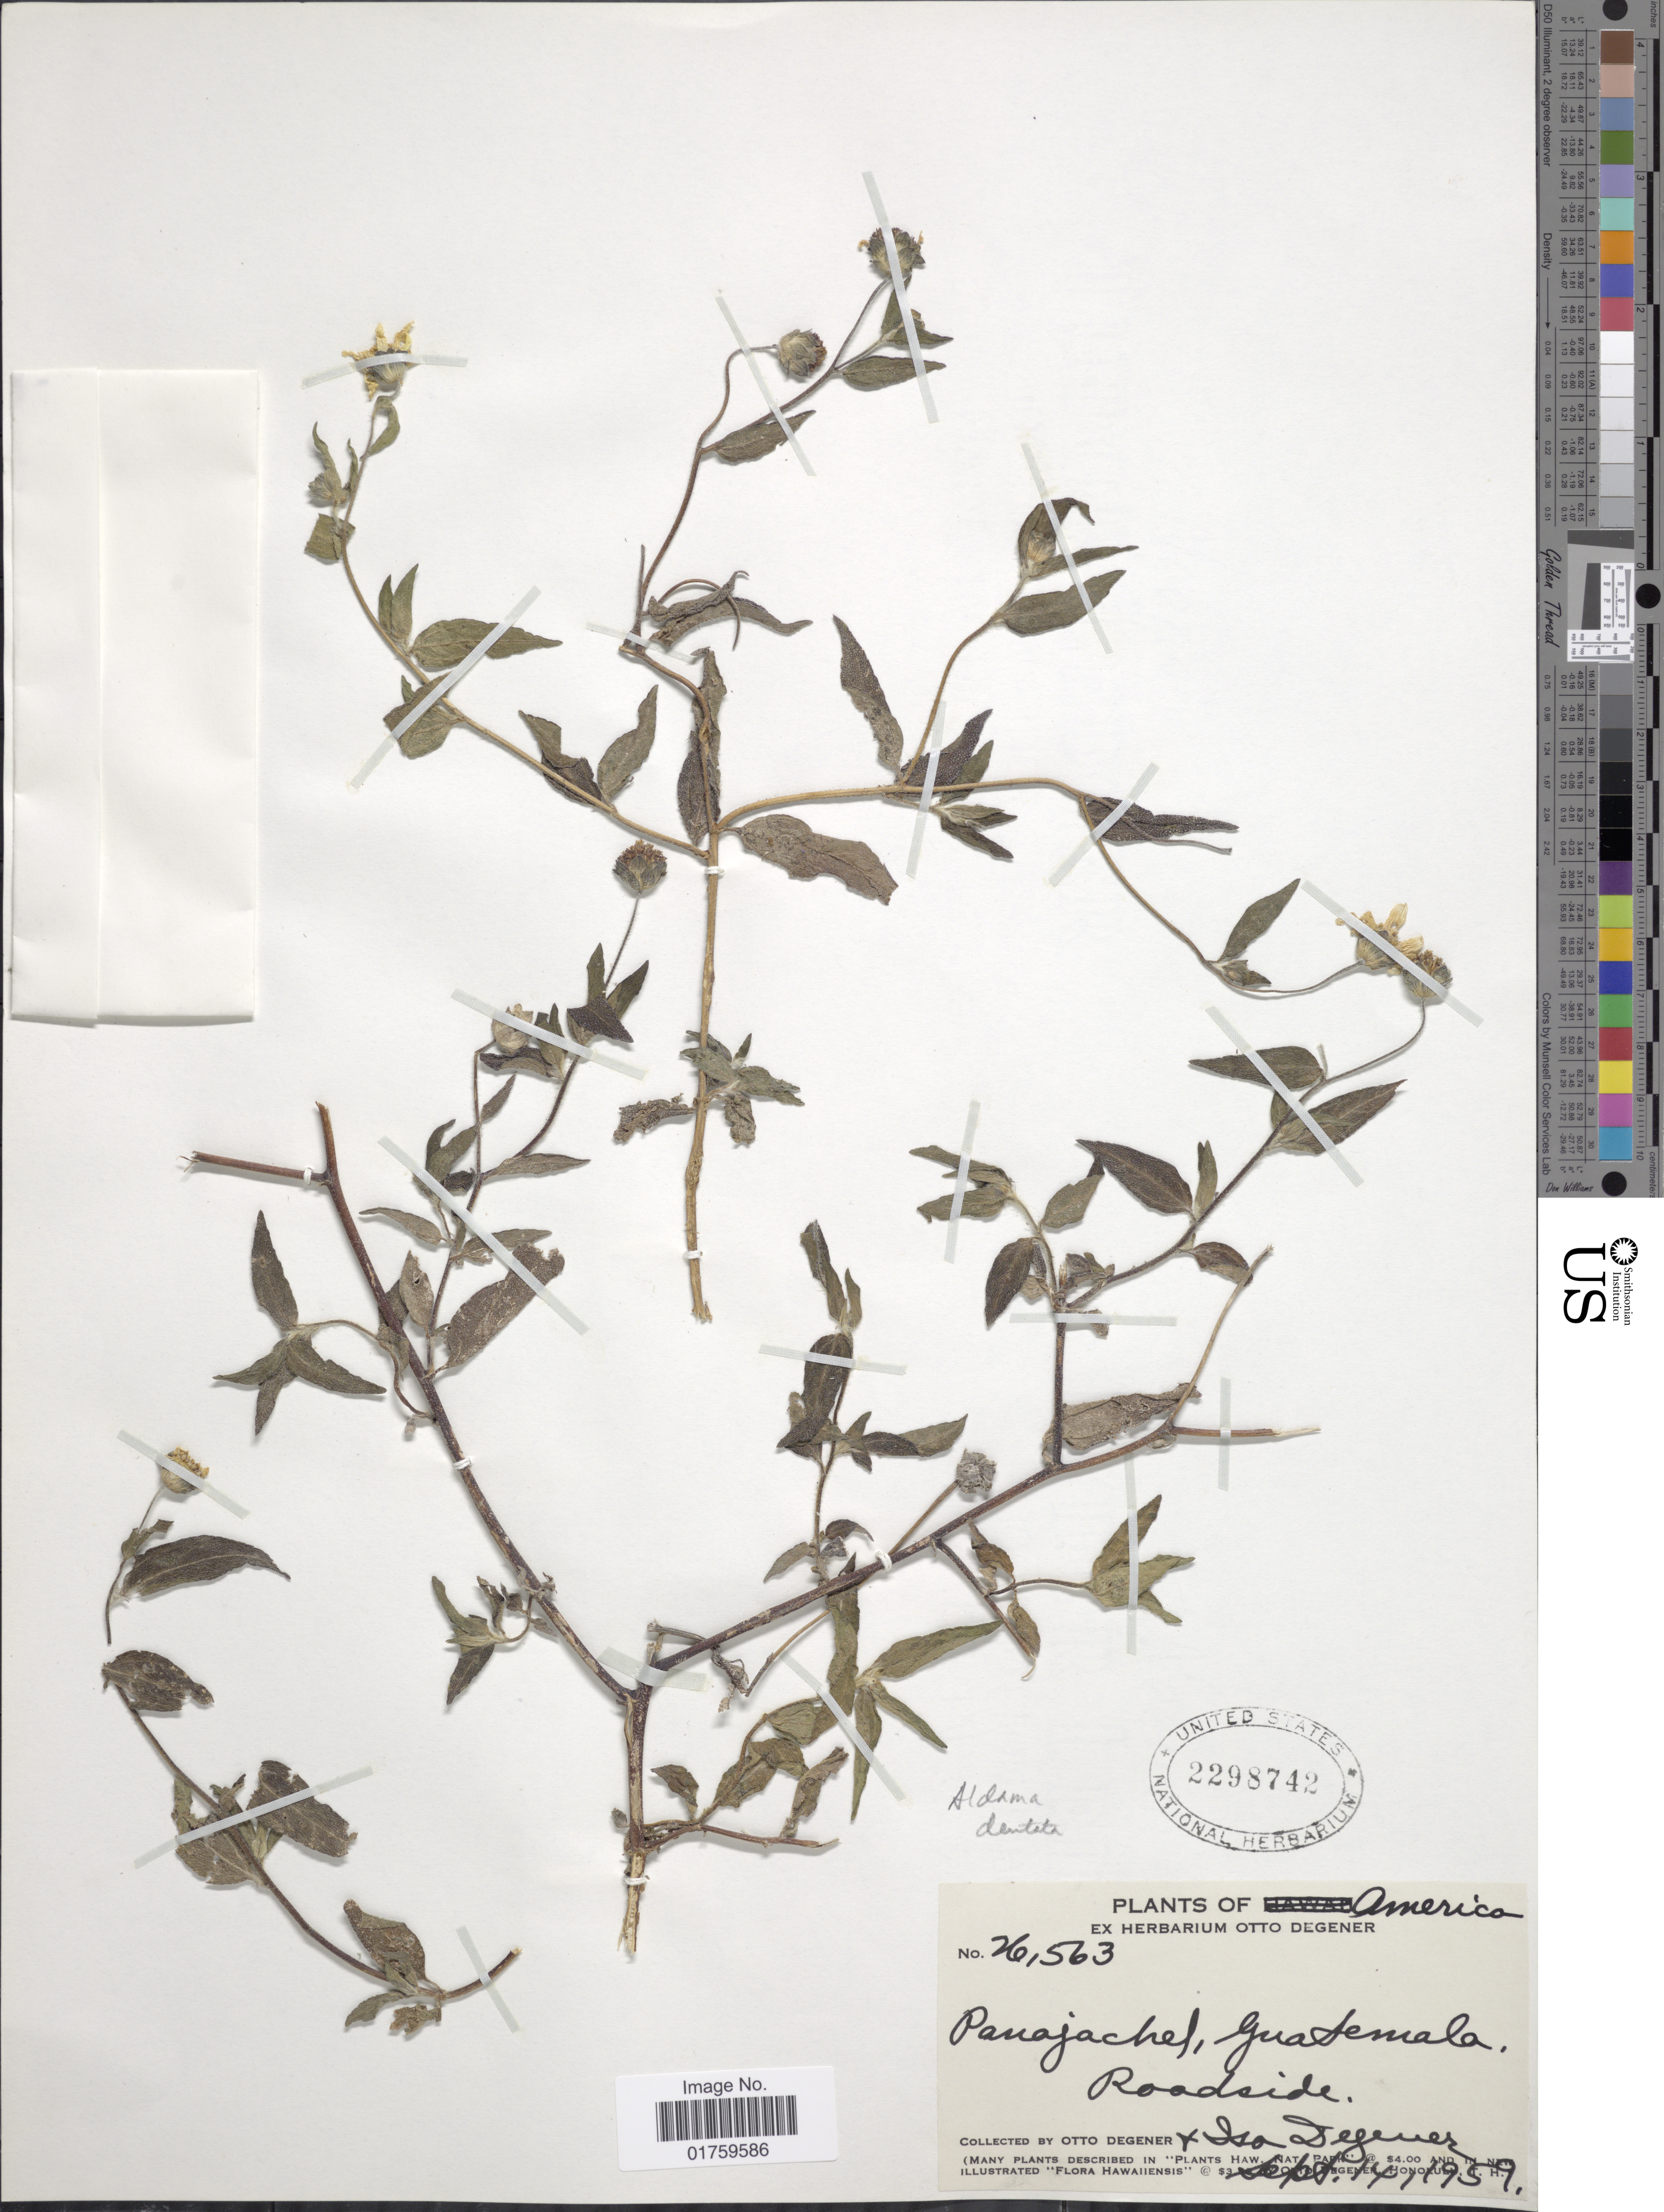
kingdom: Plantae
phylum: Tracheophyta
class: Magnoliopsida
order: Asterales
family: Asteraceae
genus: Aldama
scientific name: Aldama dentata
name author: La Llave ex La Llave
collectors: O. Degener & I. Degener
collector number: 26563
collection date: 1959-09-14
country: Guatemala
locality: Panajachel, roadside.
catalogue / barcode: US 2298742